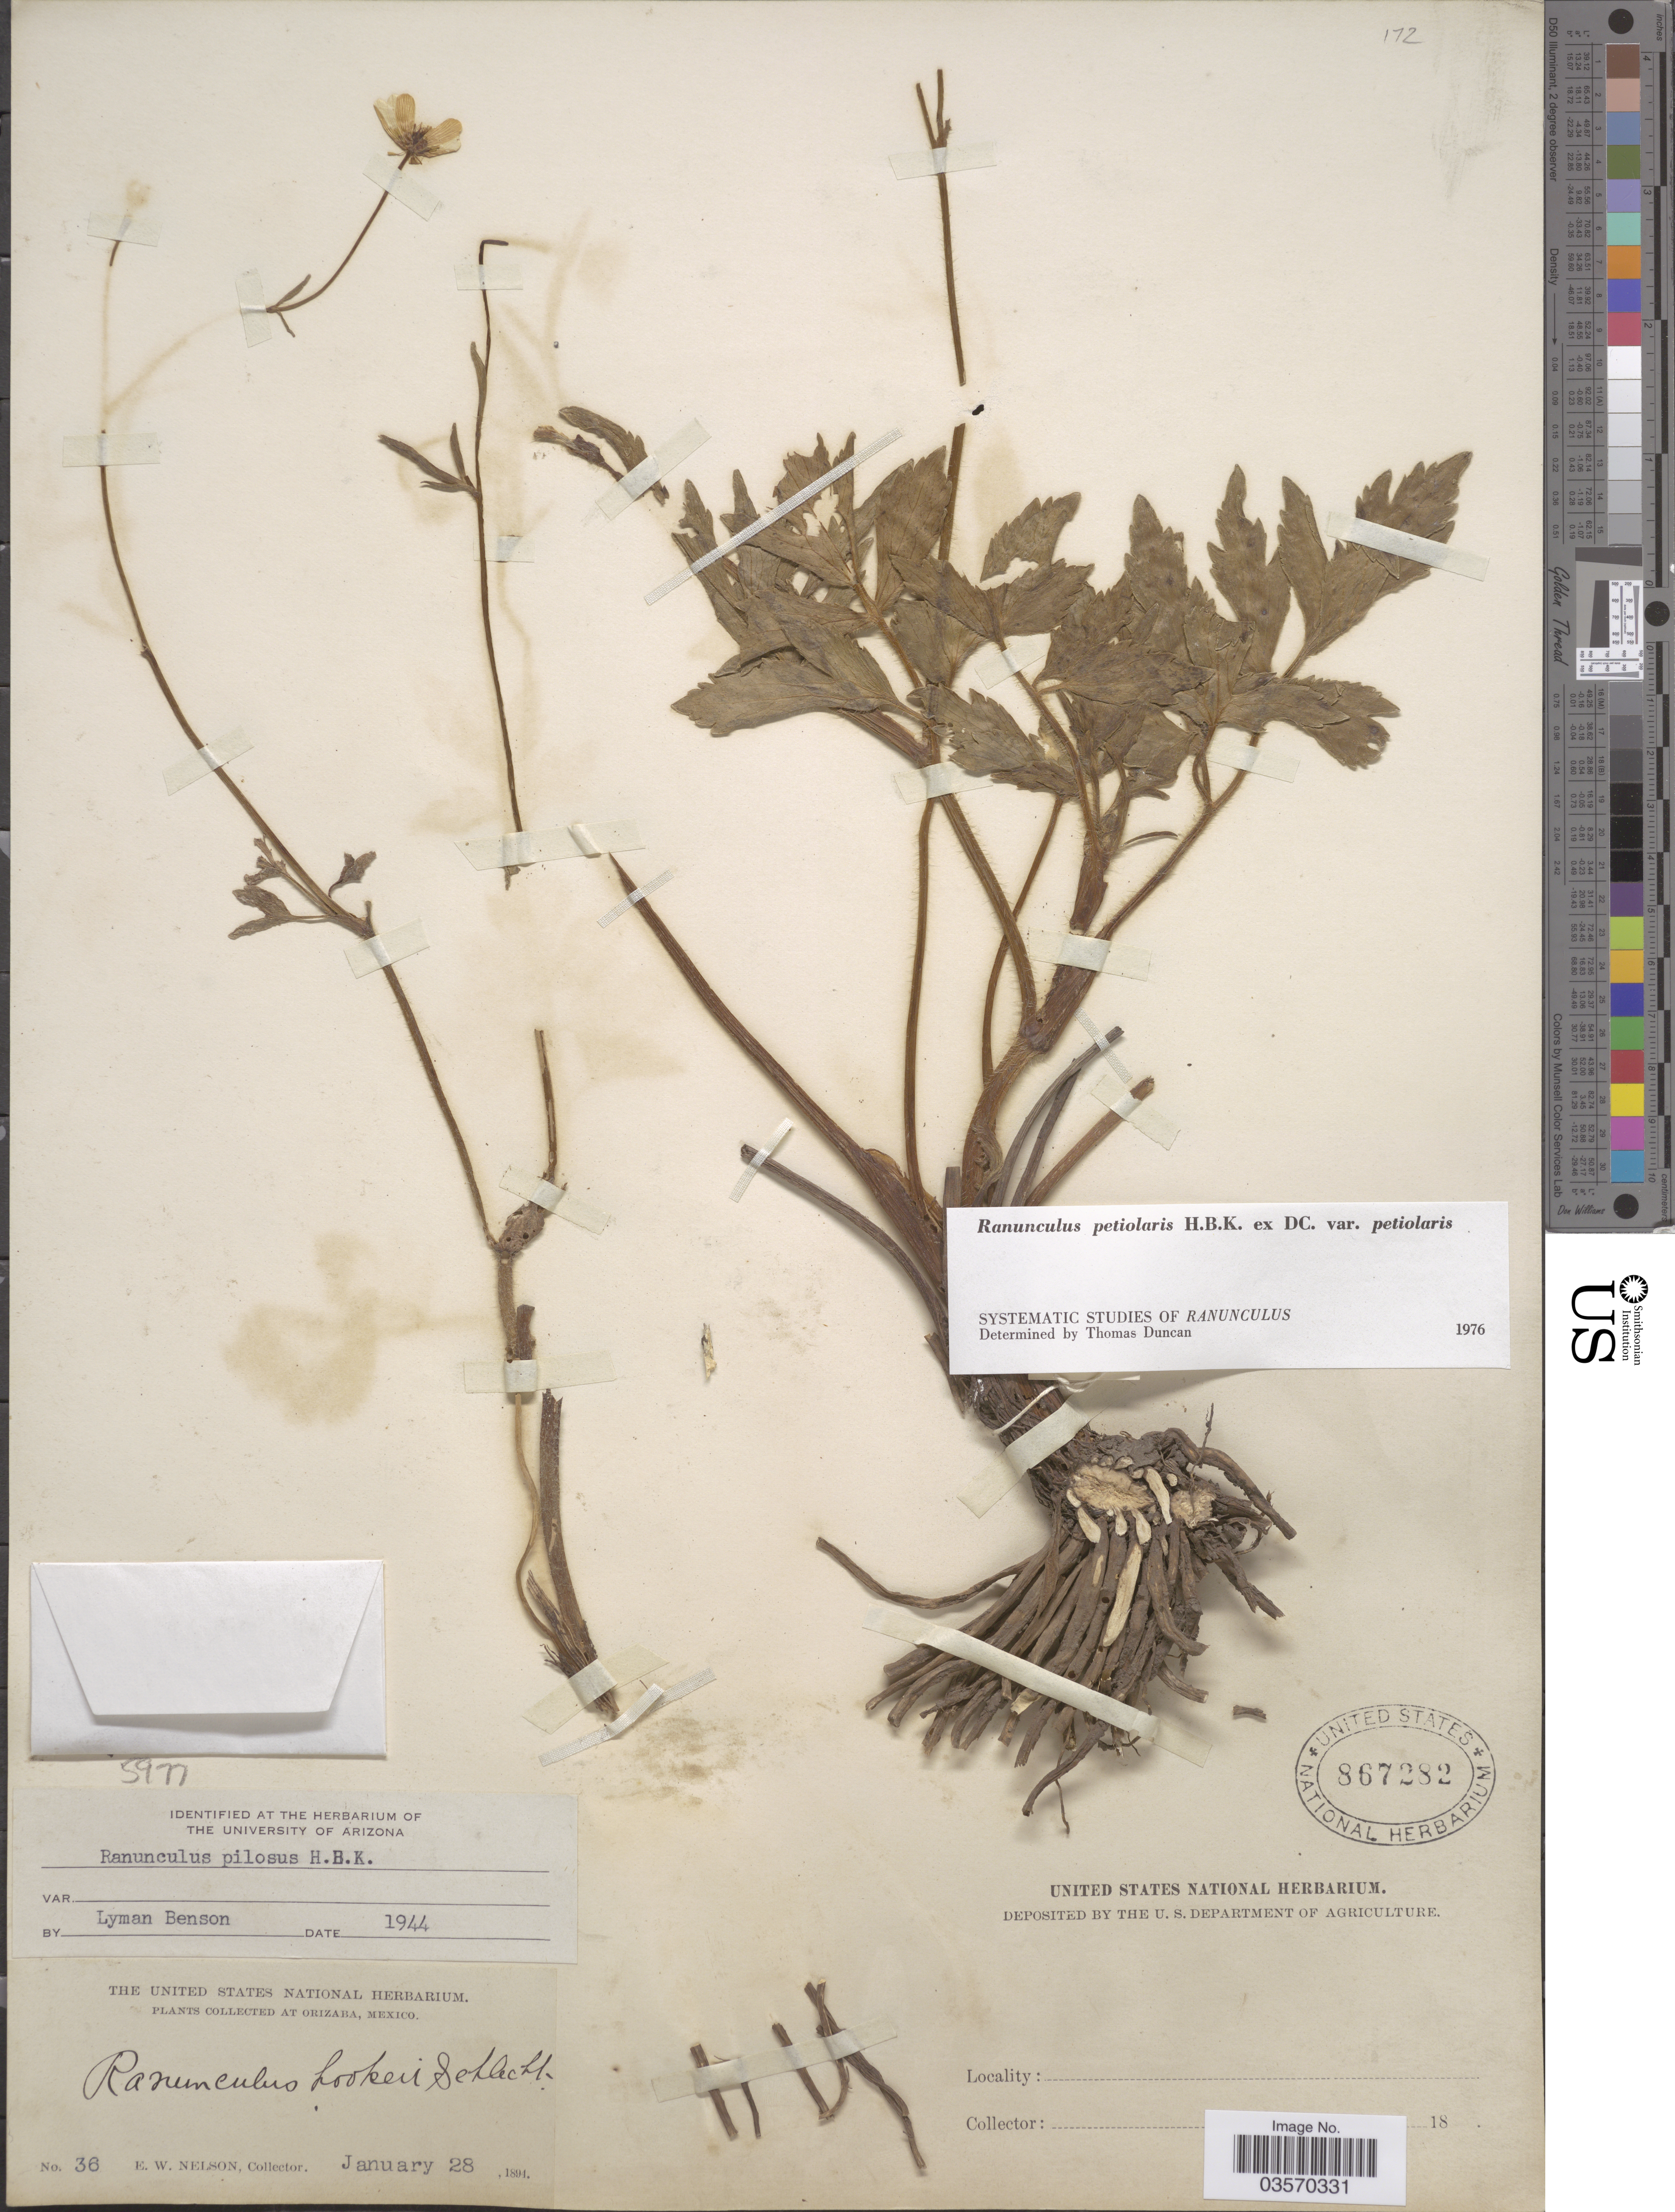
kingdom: Plantae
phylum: Tracheophyta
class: Magnoliopsida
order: Ranunculales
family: Ranunculaceae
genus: Ranunculus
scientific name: Ranunculus petiolaris var. petiolaris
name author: Kunth ex DC.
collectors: E. W. Nelson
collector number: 36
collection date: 1894-01-28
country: Mexico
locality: Orizaba.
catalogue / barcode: US 867282